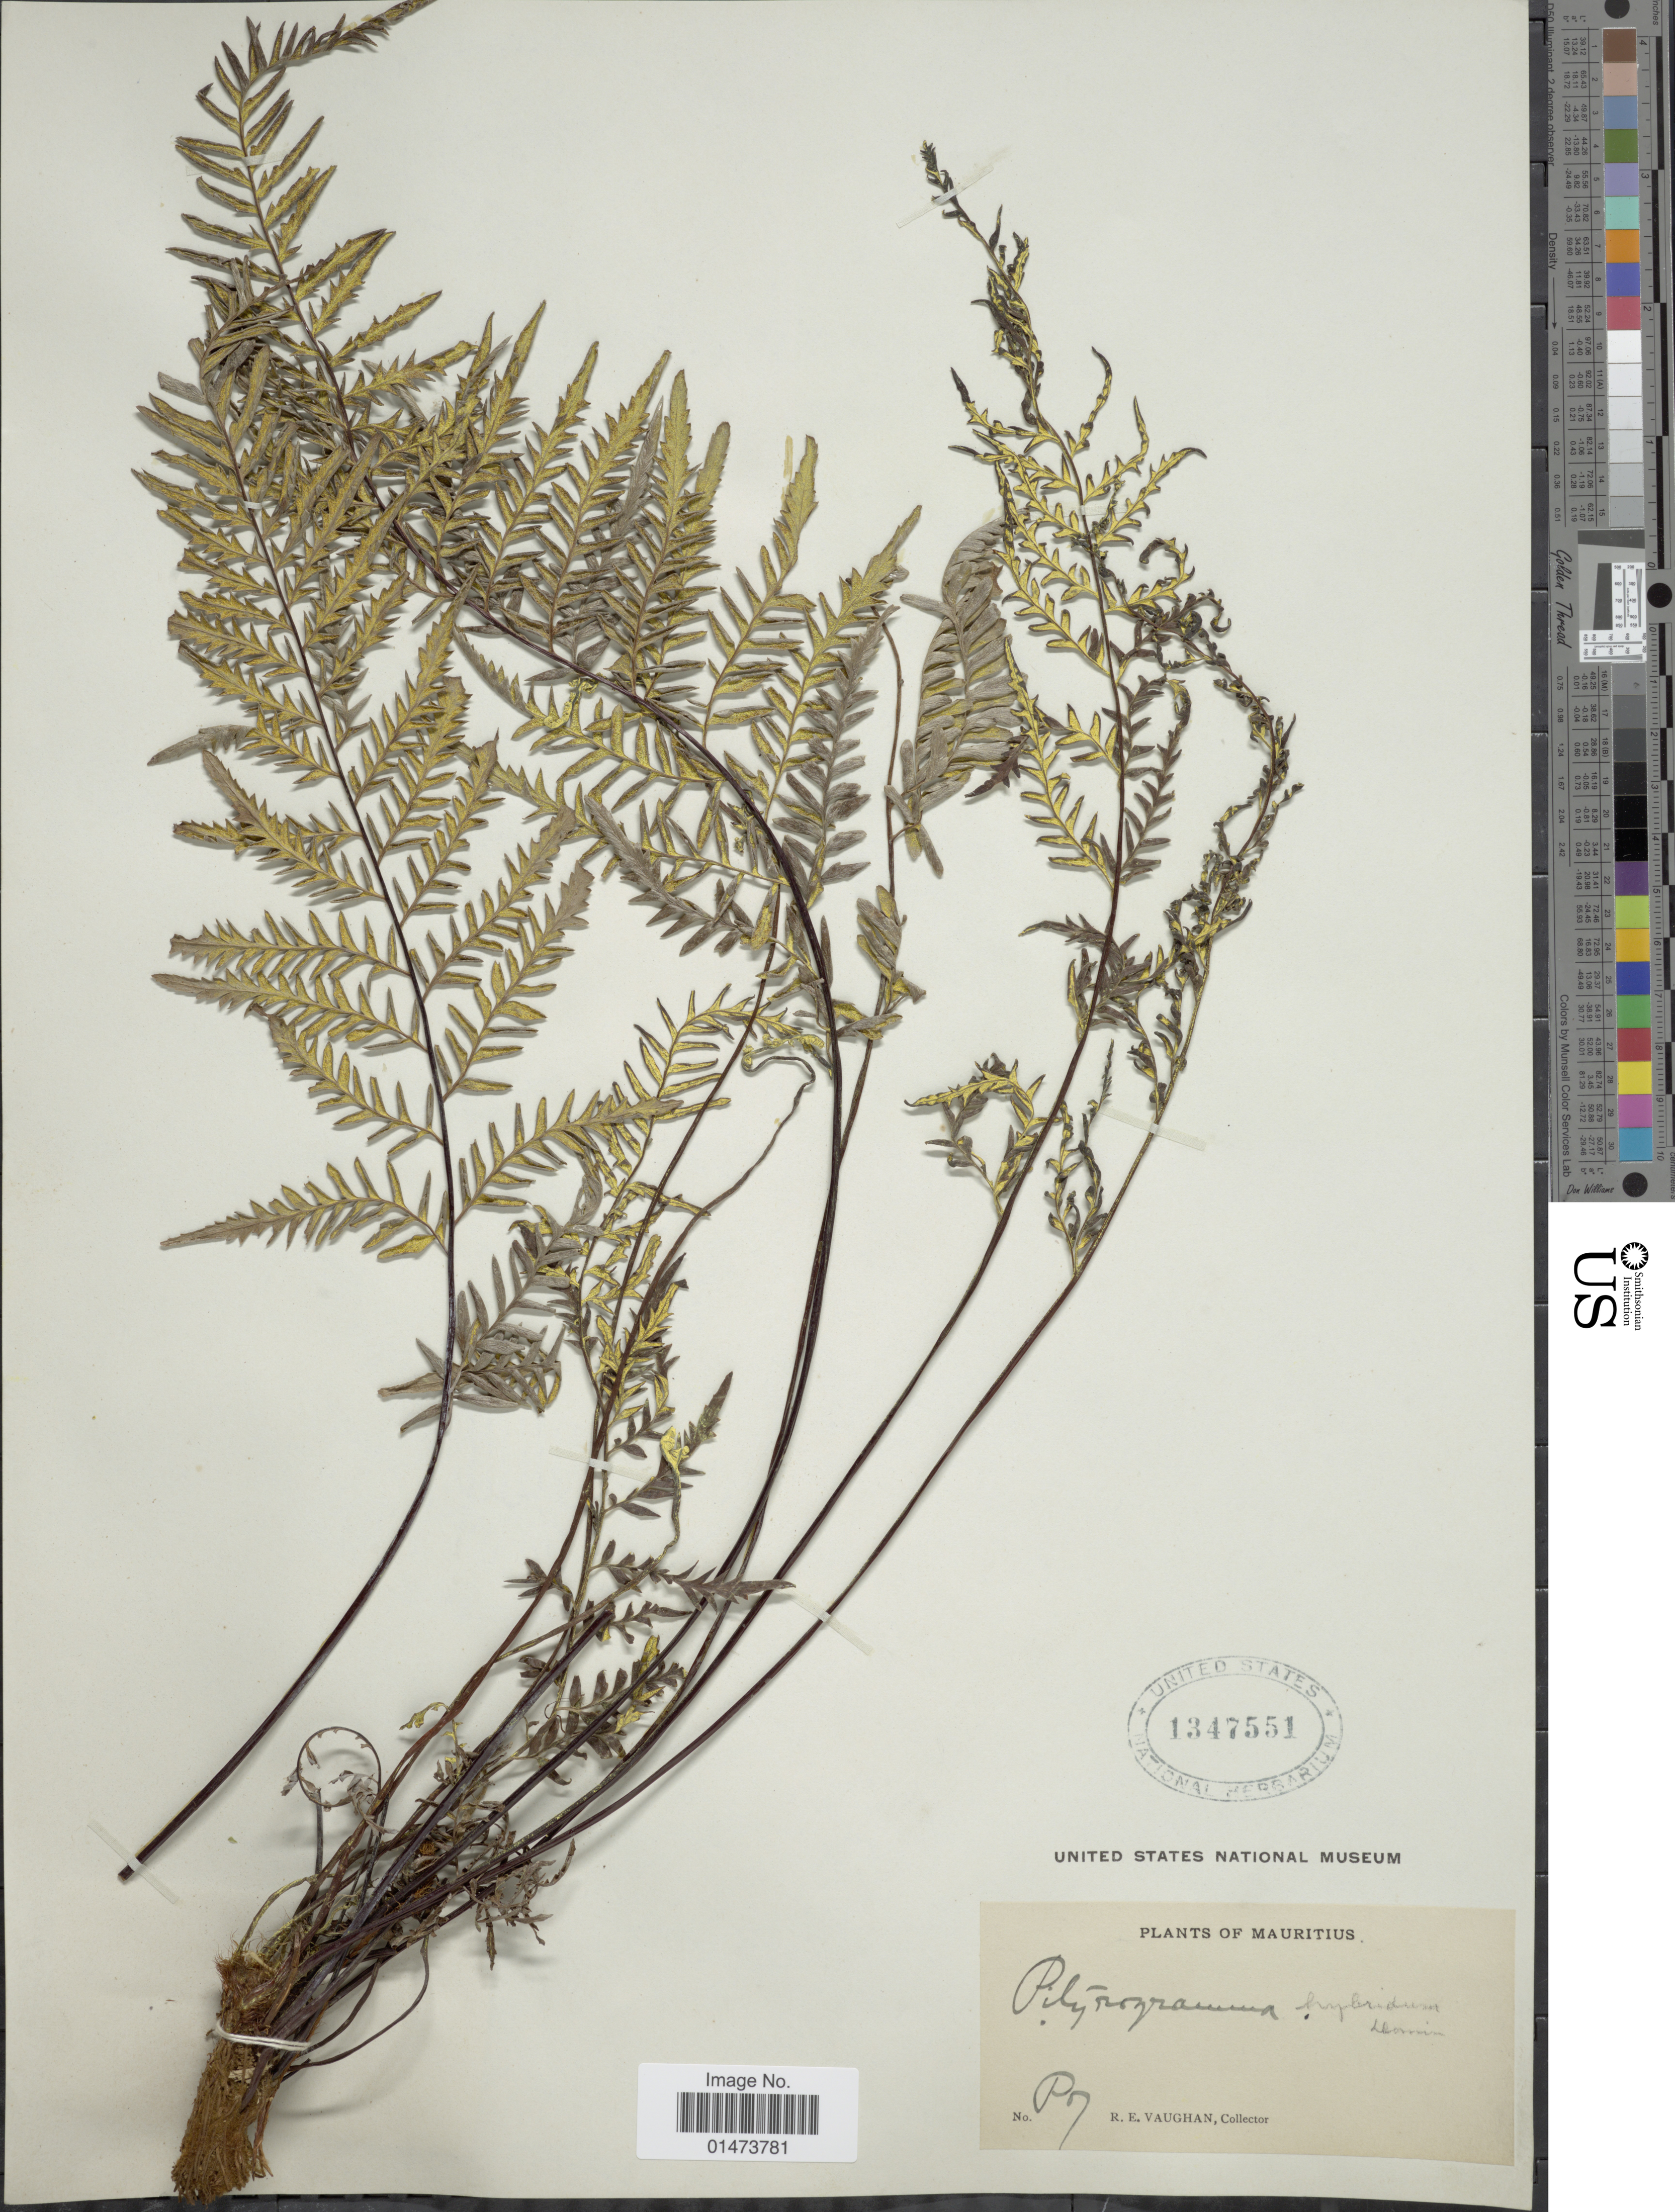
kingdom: Plantae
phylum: Tracheophyta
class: Polypodiopsida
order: Polypodiales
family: Pteridaceae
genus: Pityrogramma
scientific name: Pityrogramma hybrida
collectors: R. Vaughan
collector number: P7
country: Mauritius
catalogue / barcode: US 1347551